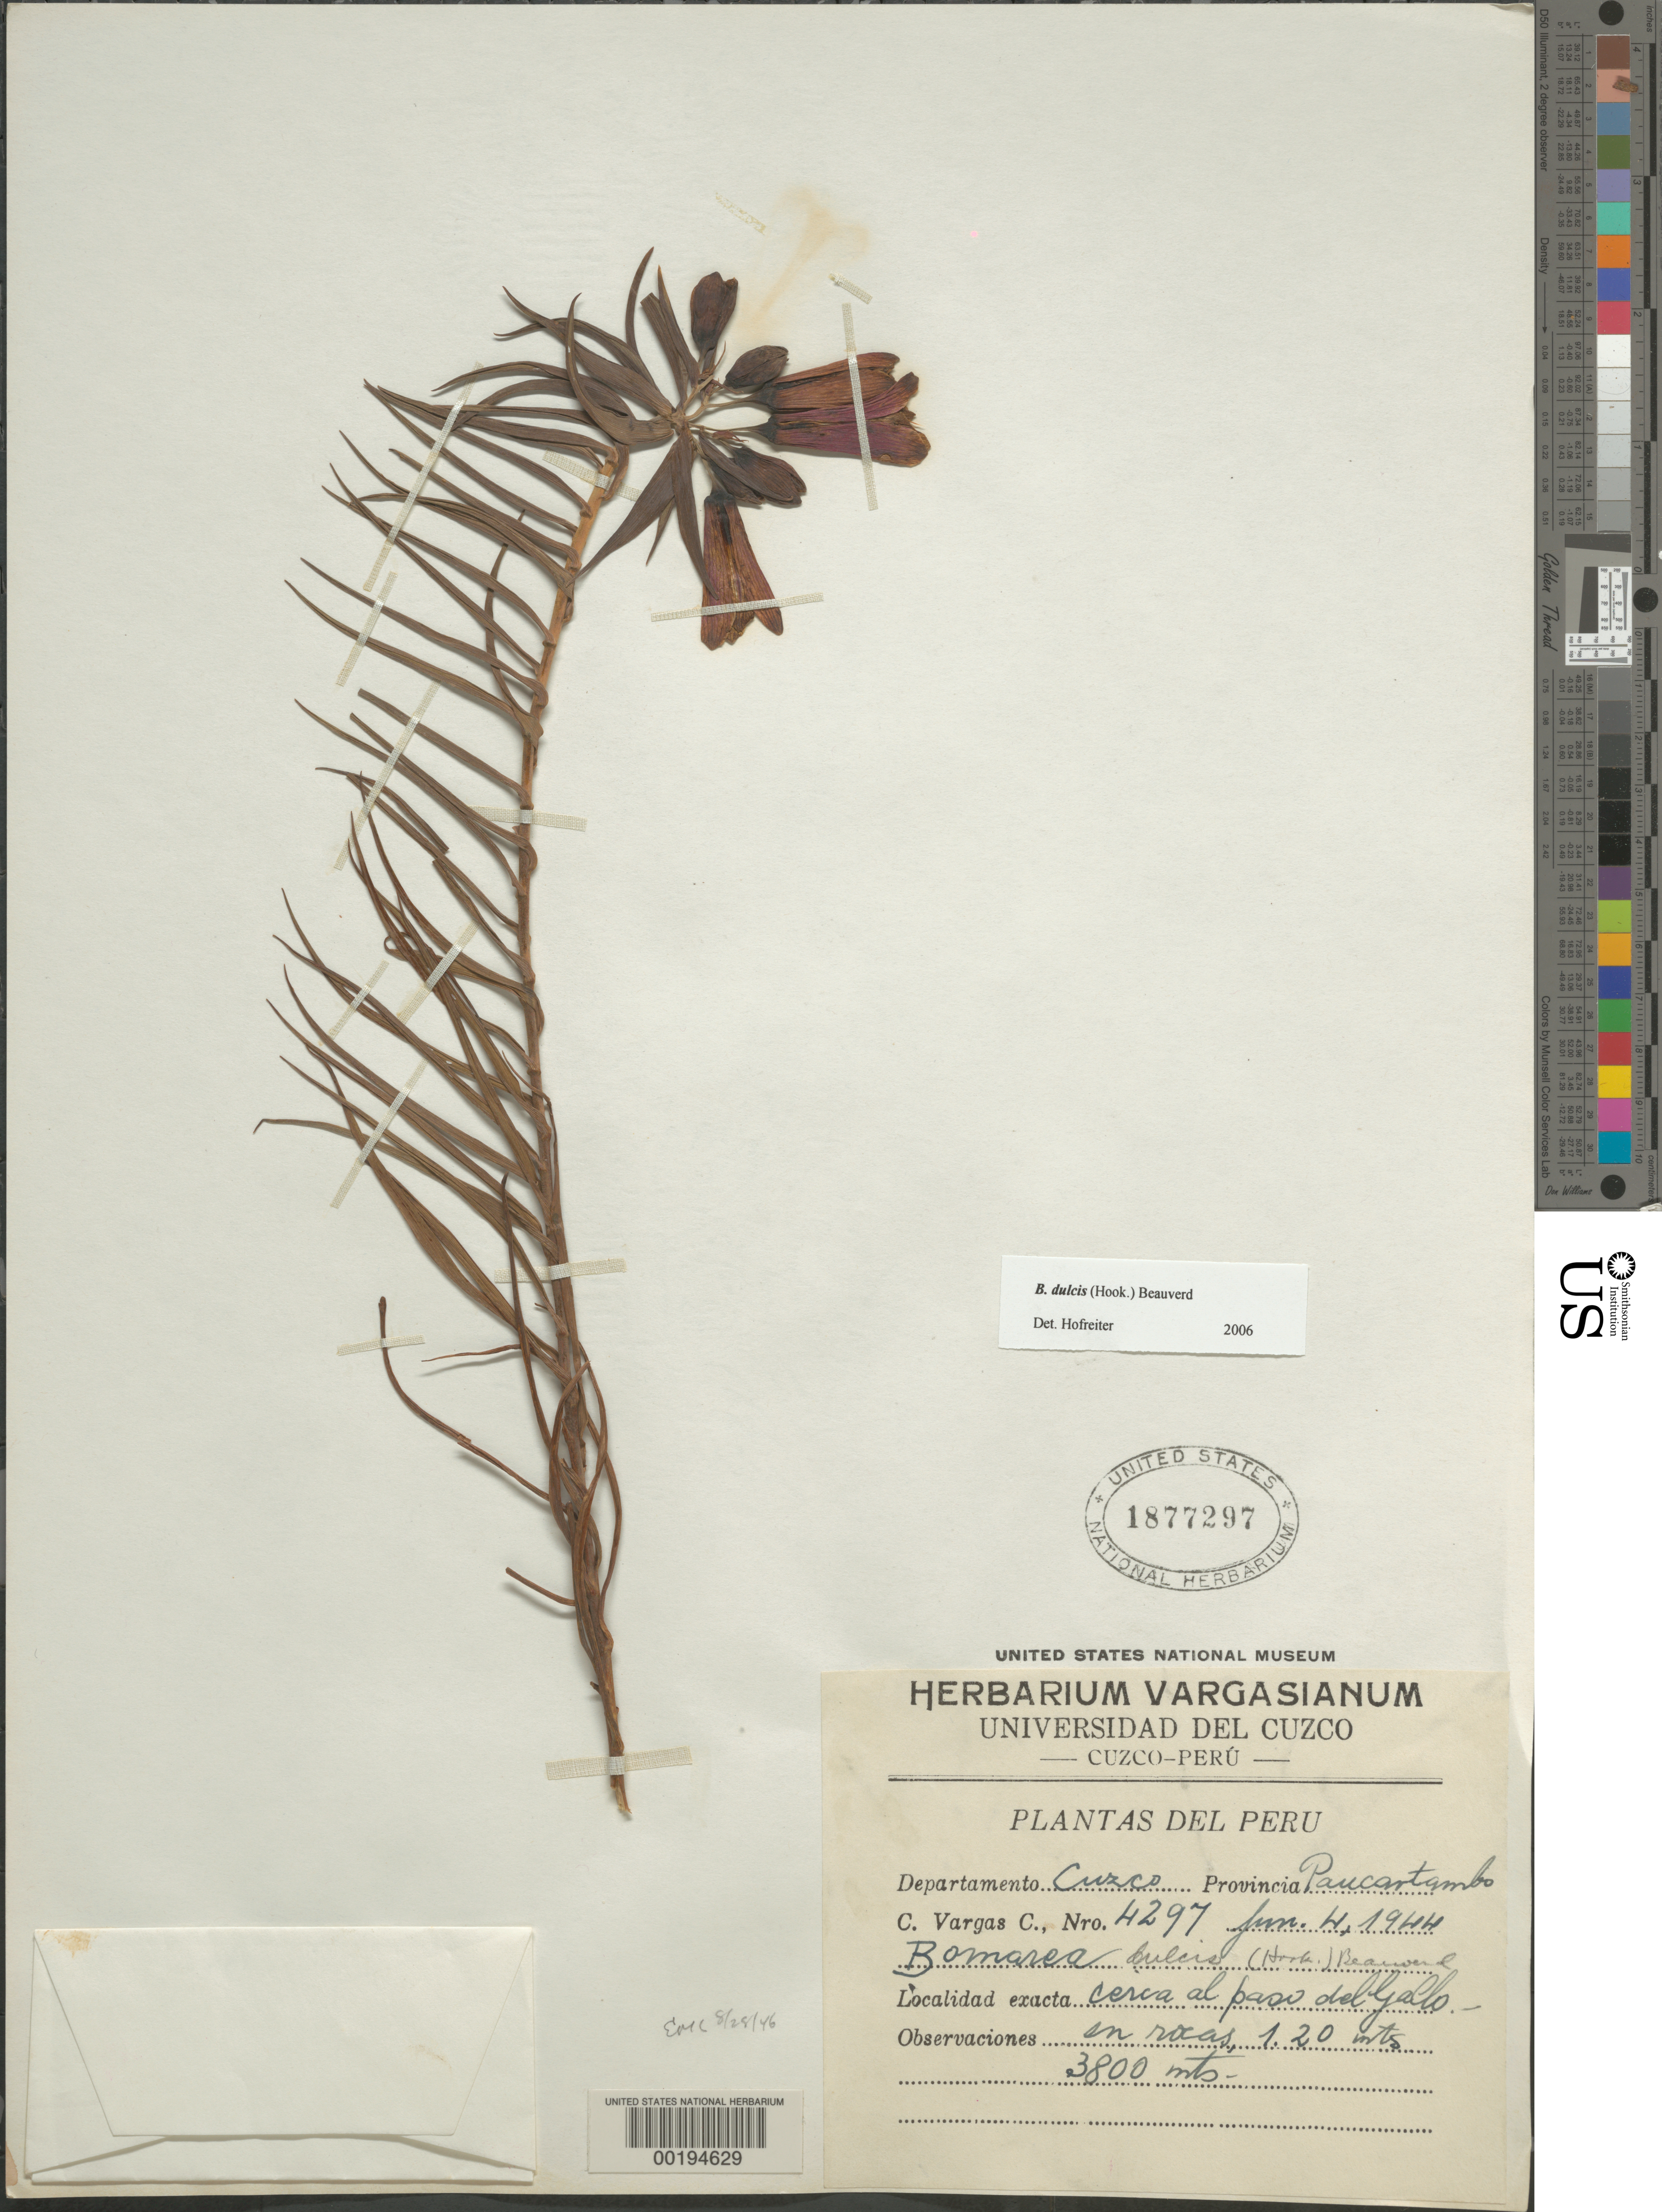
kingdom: Plantae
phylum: Tracheophyta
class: Liliopsida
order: Liliales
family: Alstroemeriaceae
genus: Bomarea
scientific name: Bomarea dulcis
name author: (Hook.) Beauverd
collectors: C. Vargas Calderón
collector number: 4297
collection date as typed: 04 Jun 1944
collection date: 1944-06-04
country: Peru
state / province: Cusco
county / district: Paucartambo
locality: around the Pass of the Gallo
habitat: In rocks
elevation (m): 3800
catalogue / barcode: US 1877297